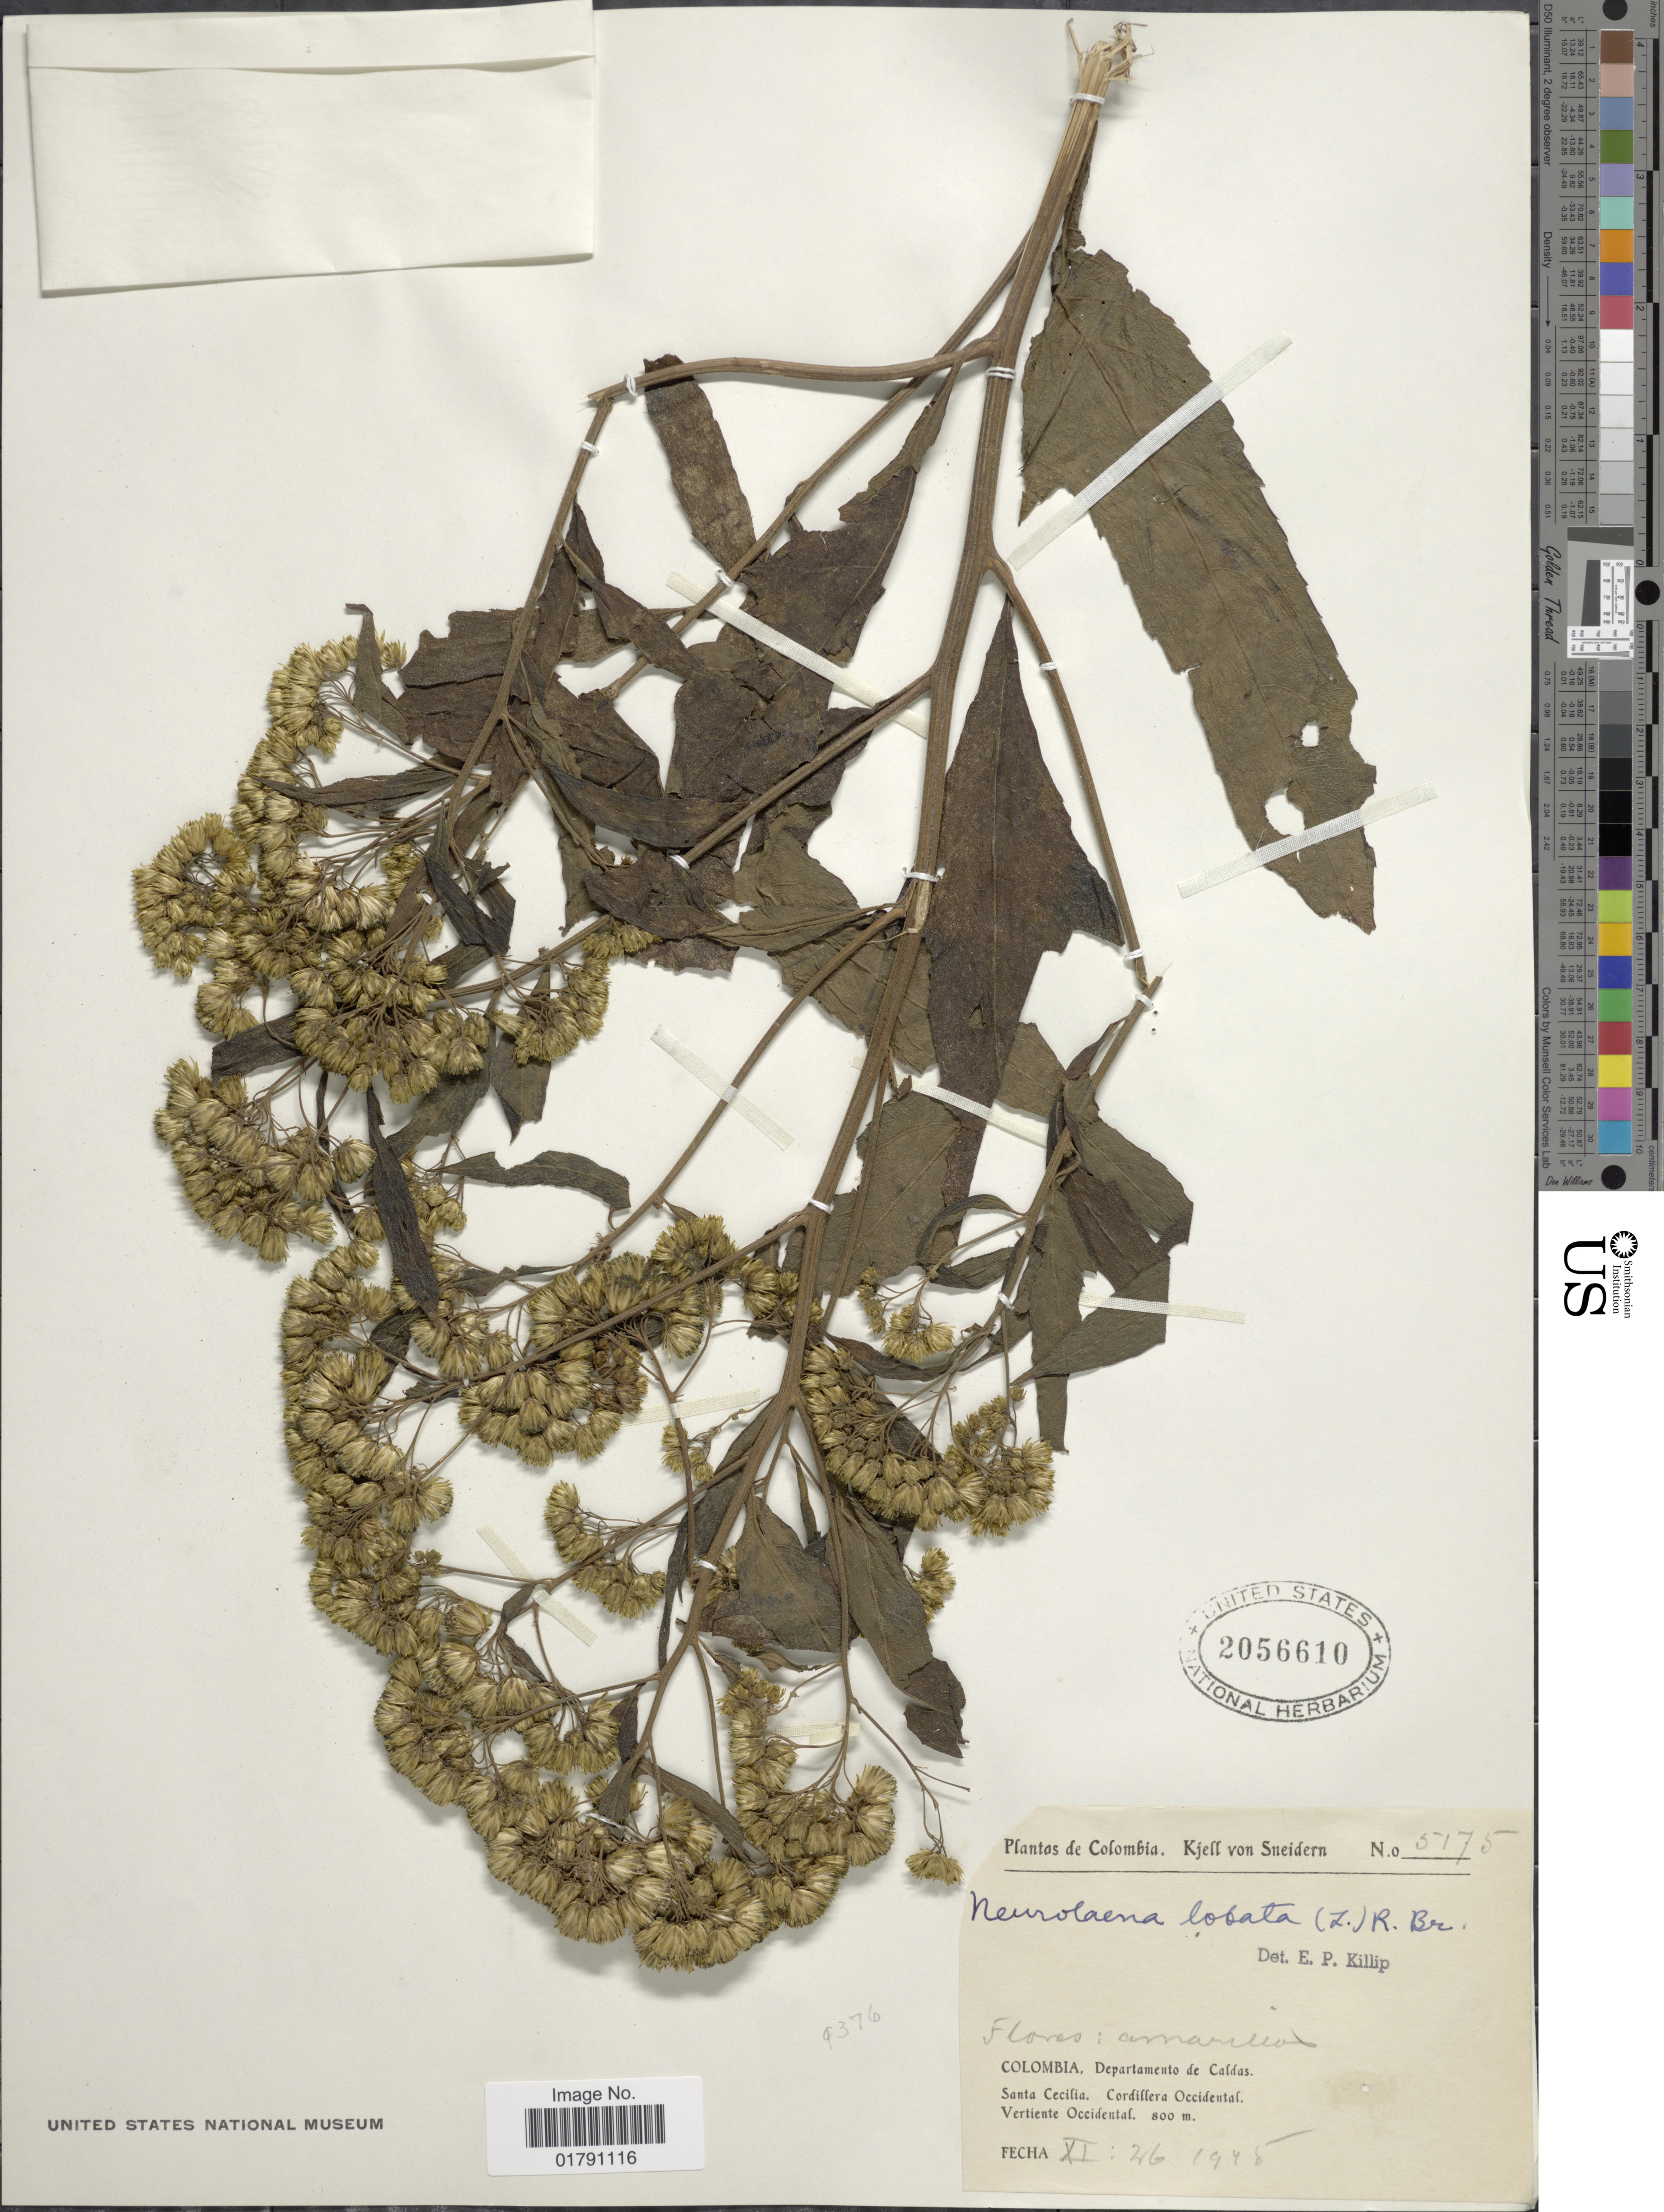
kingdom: Plantae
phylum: Tracheophyta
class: Magnoliopsida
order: Asterales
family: Asteraceae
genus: Neurolaena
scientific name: Neurolaena lobata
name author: (L.) R. Br. ex Cass.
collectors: K. von Sneidern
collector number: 5175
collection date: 1948-11-26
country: Colombia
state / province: Caldas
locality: Santa Cecilia, Cordillera Occidental, Vertiente Occidental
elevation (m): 800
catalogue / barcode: US 2056610